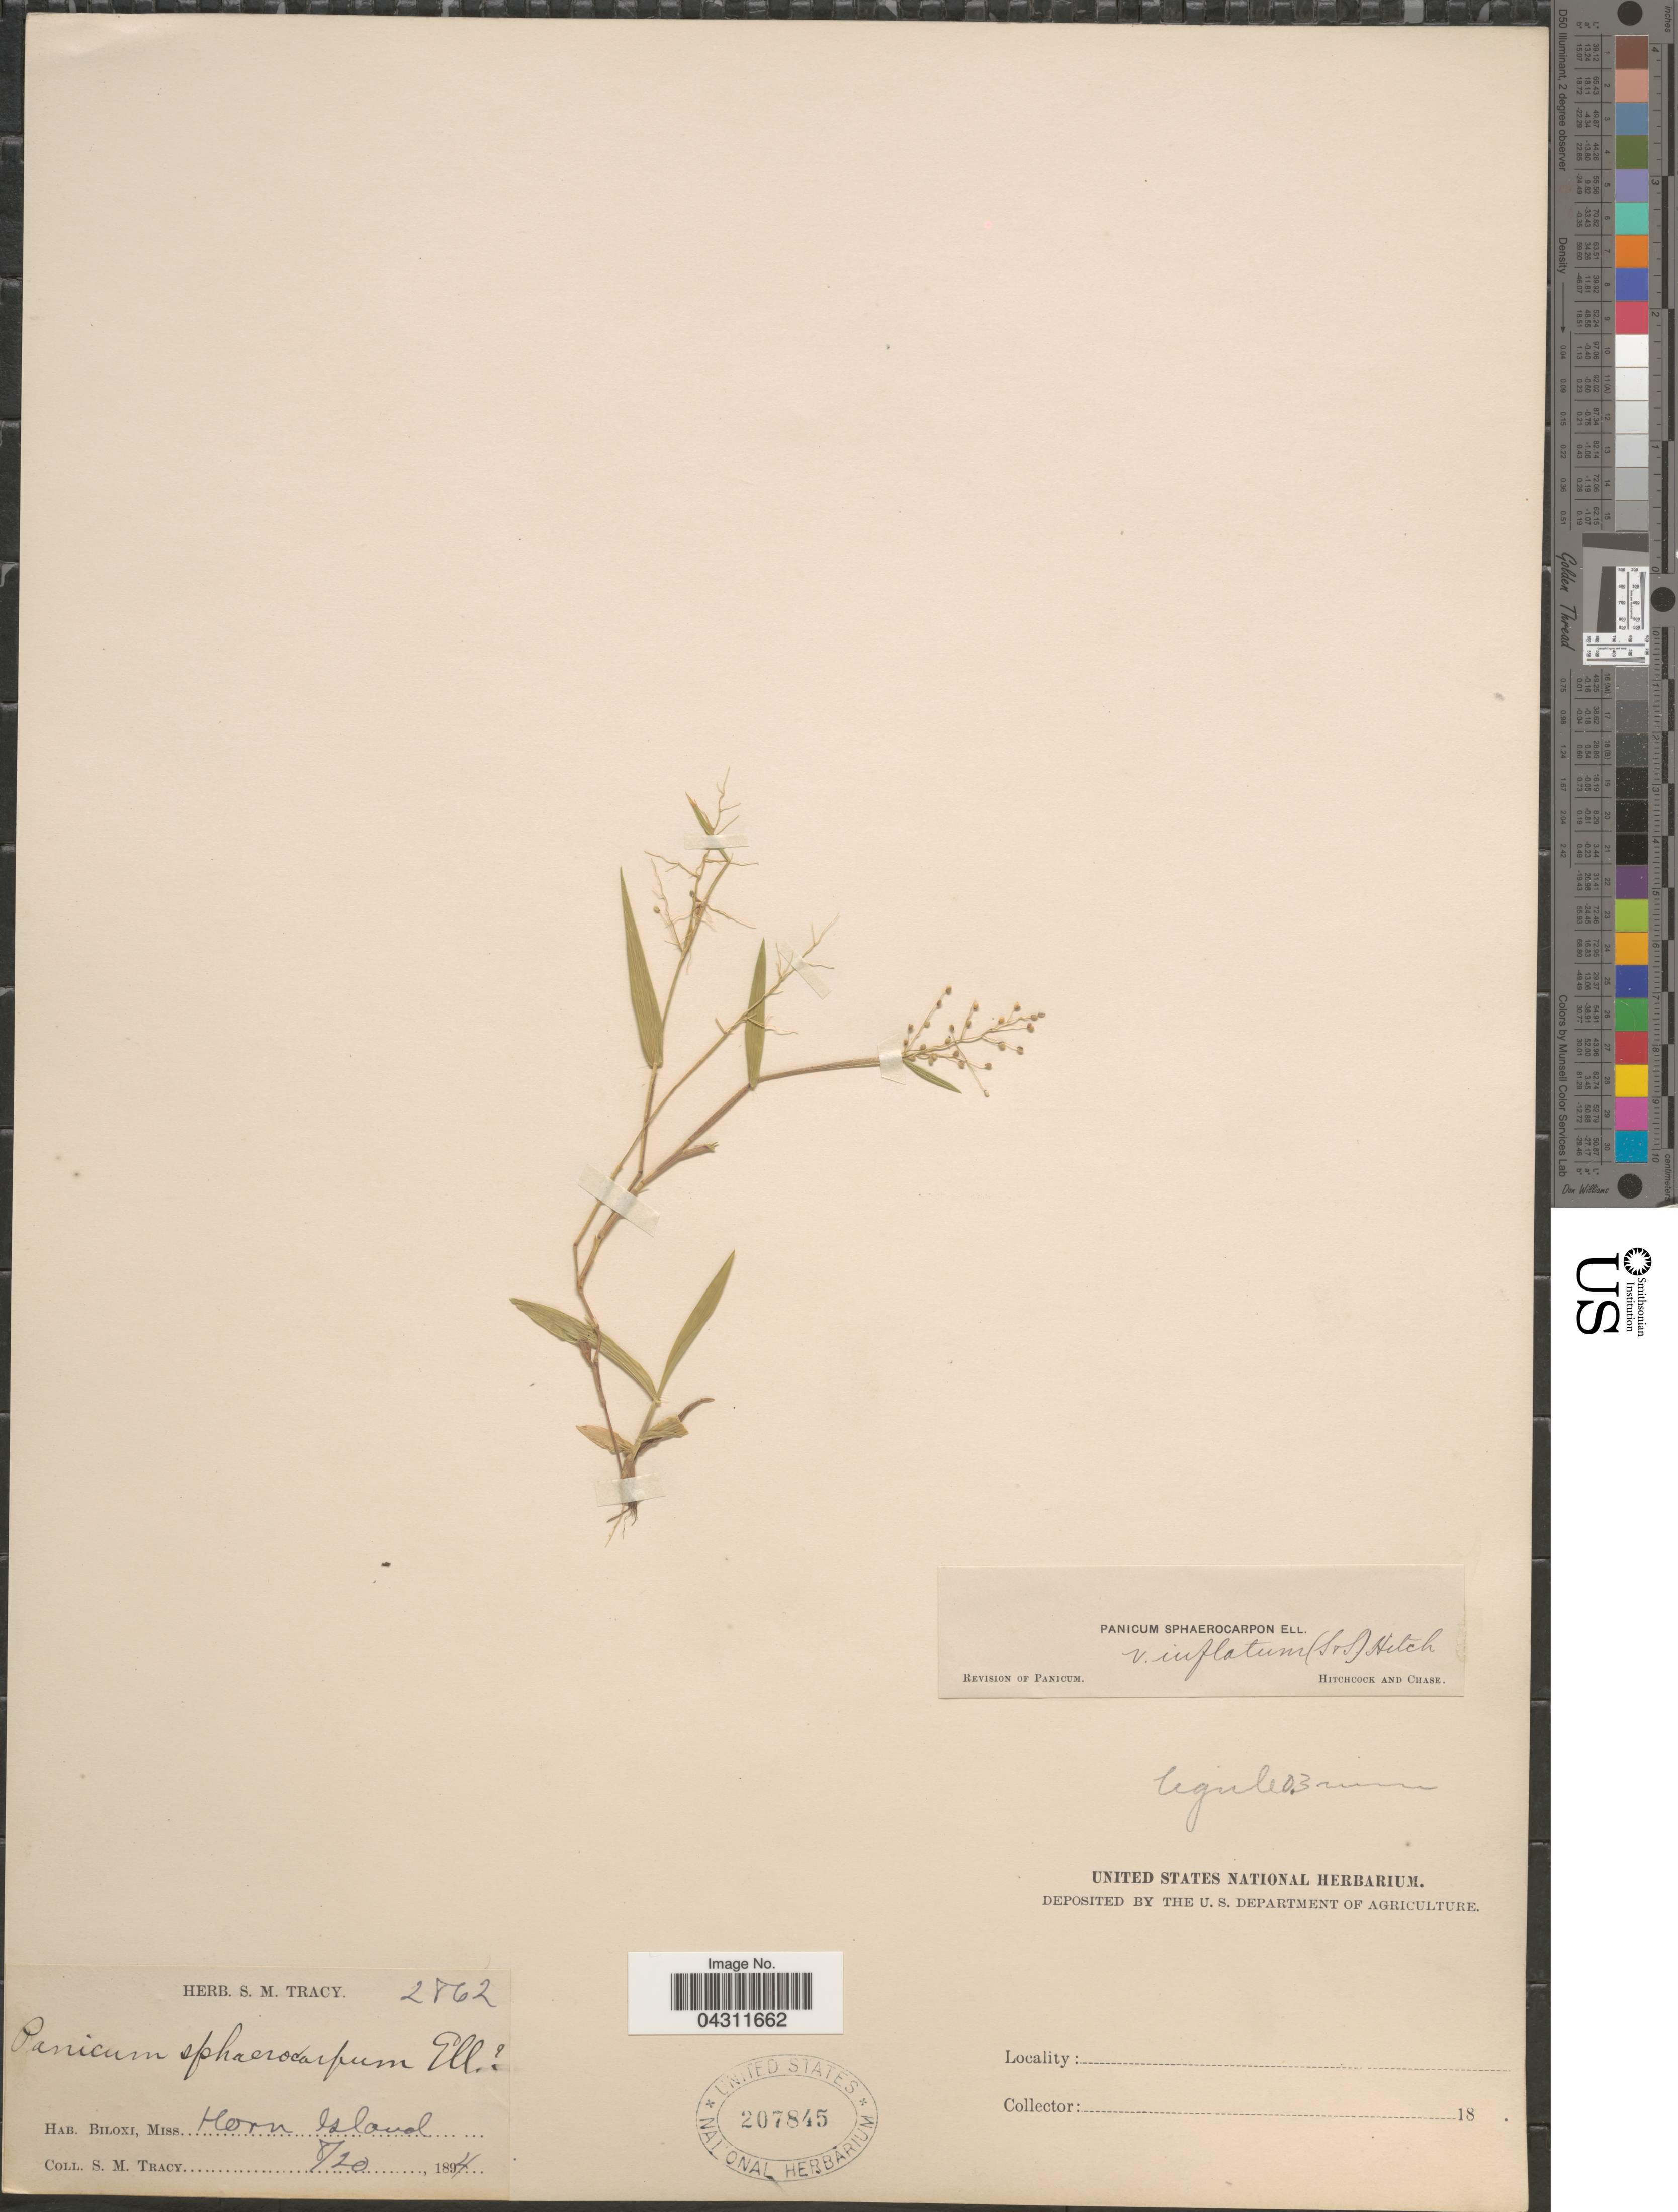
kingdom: Plantae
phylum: Tracheophyta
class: Liliopsida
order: Poales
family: Poaceae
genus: Dichanthelium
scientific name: Dichanthelium strigosum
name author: (Muhl. ex Elliott) Freckmann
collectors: S. M. Tracy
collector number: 2862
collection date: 1894-08-20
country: United States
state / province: Mississippi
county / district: Harrison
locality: Biloxi. Horn Island.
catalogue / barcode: US 207845